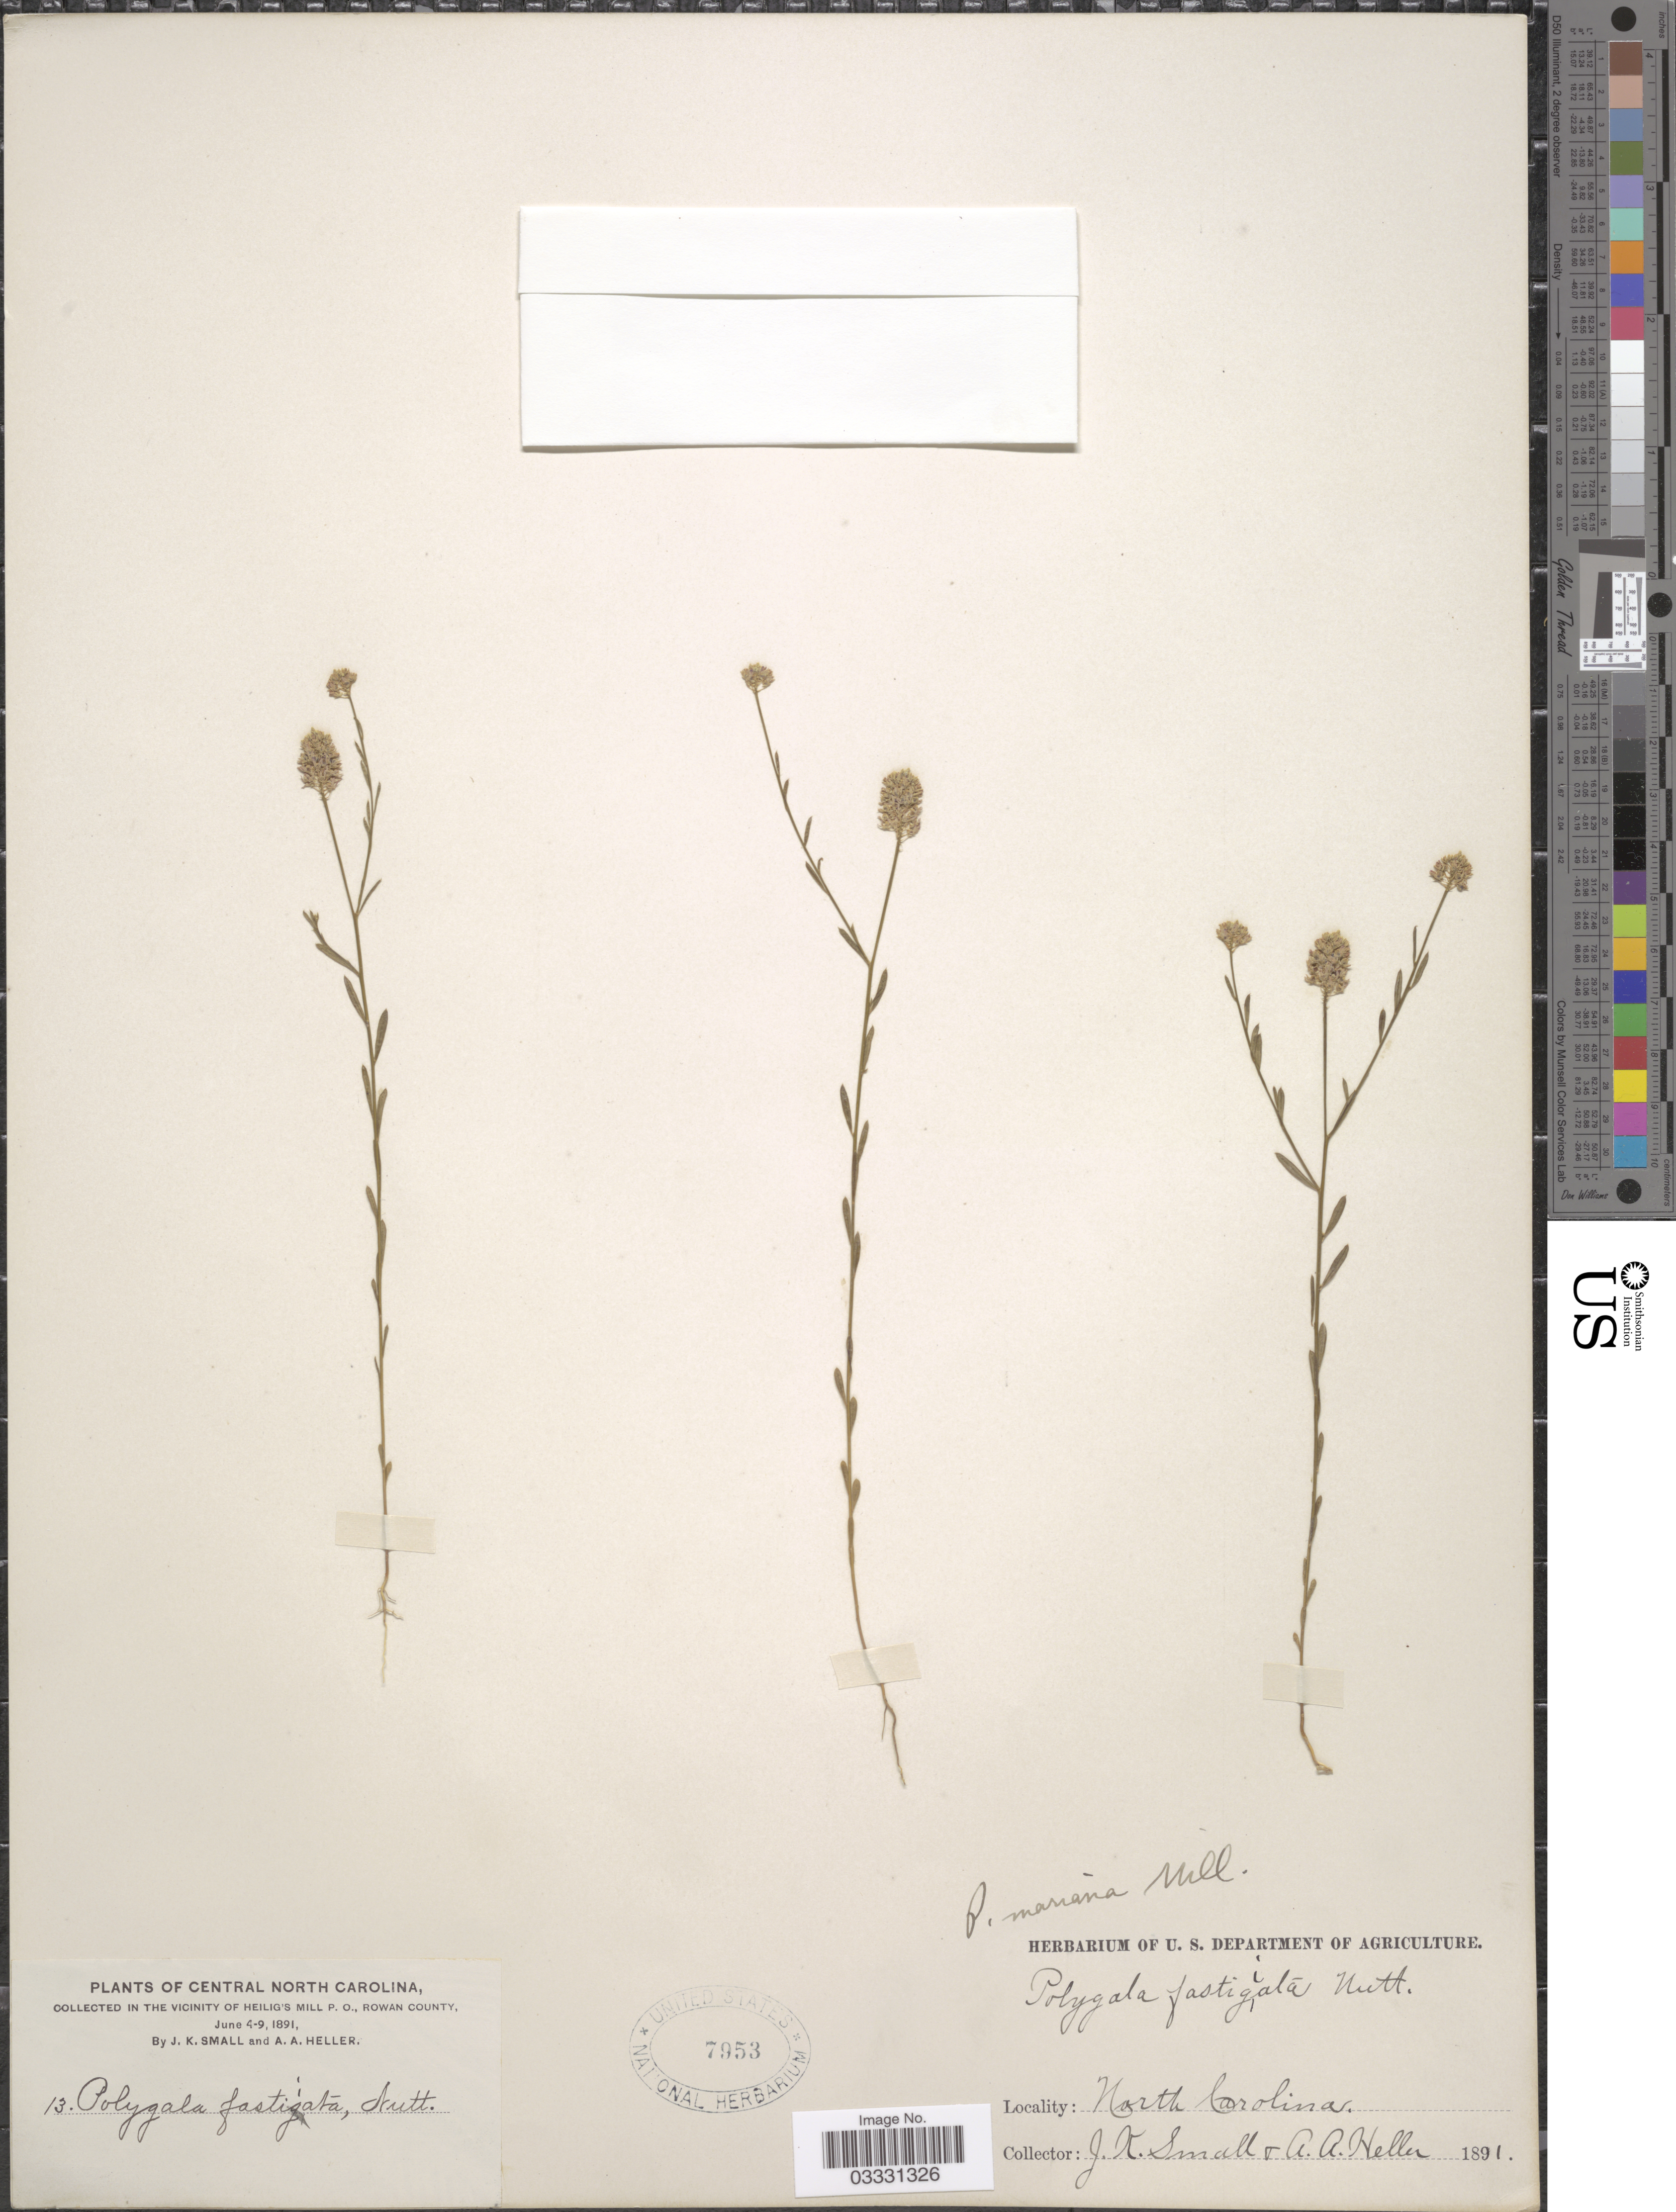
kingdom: Plantae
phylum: Tracheophyta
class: Magnoliopsida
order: Fabales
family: Polygalaceae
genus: Polygala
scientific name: Polygala mariana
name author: Mill.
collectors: J. K. Small & A. A. Heller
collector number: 13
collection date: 1891-06-04/1891-06-09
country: United States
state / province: North Carolina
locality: Central North Carolina. In the vicinity of Heilig's Mill P. O., Rowan County.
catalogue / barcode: US 7953